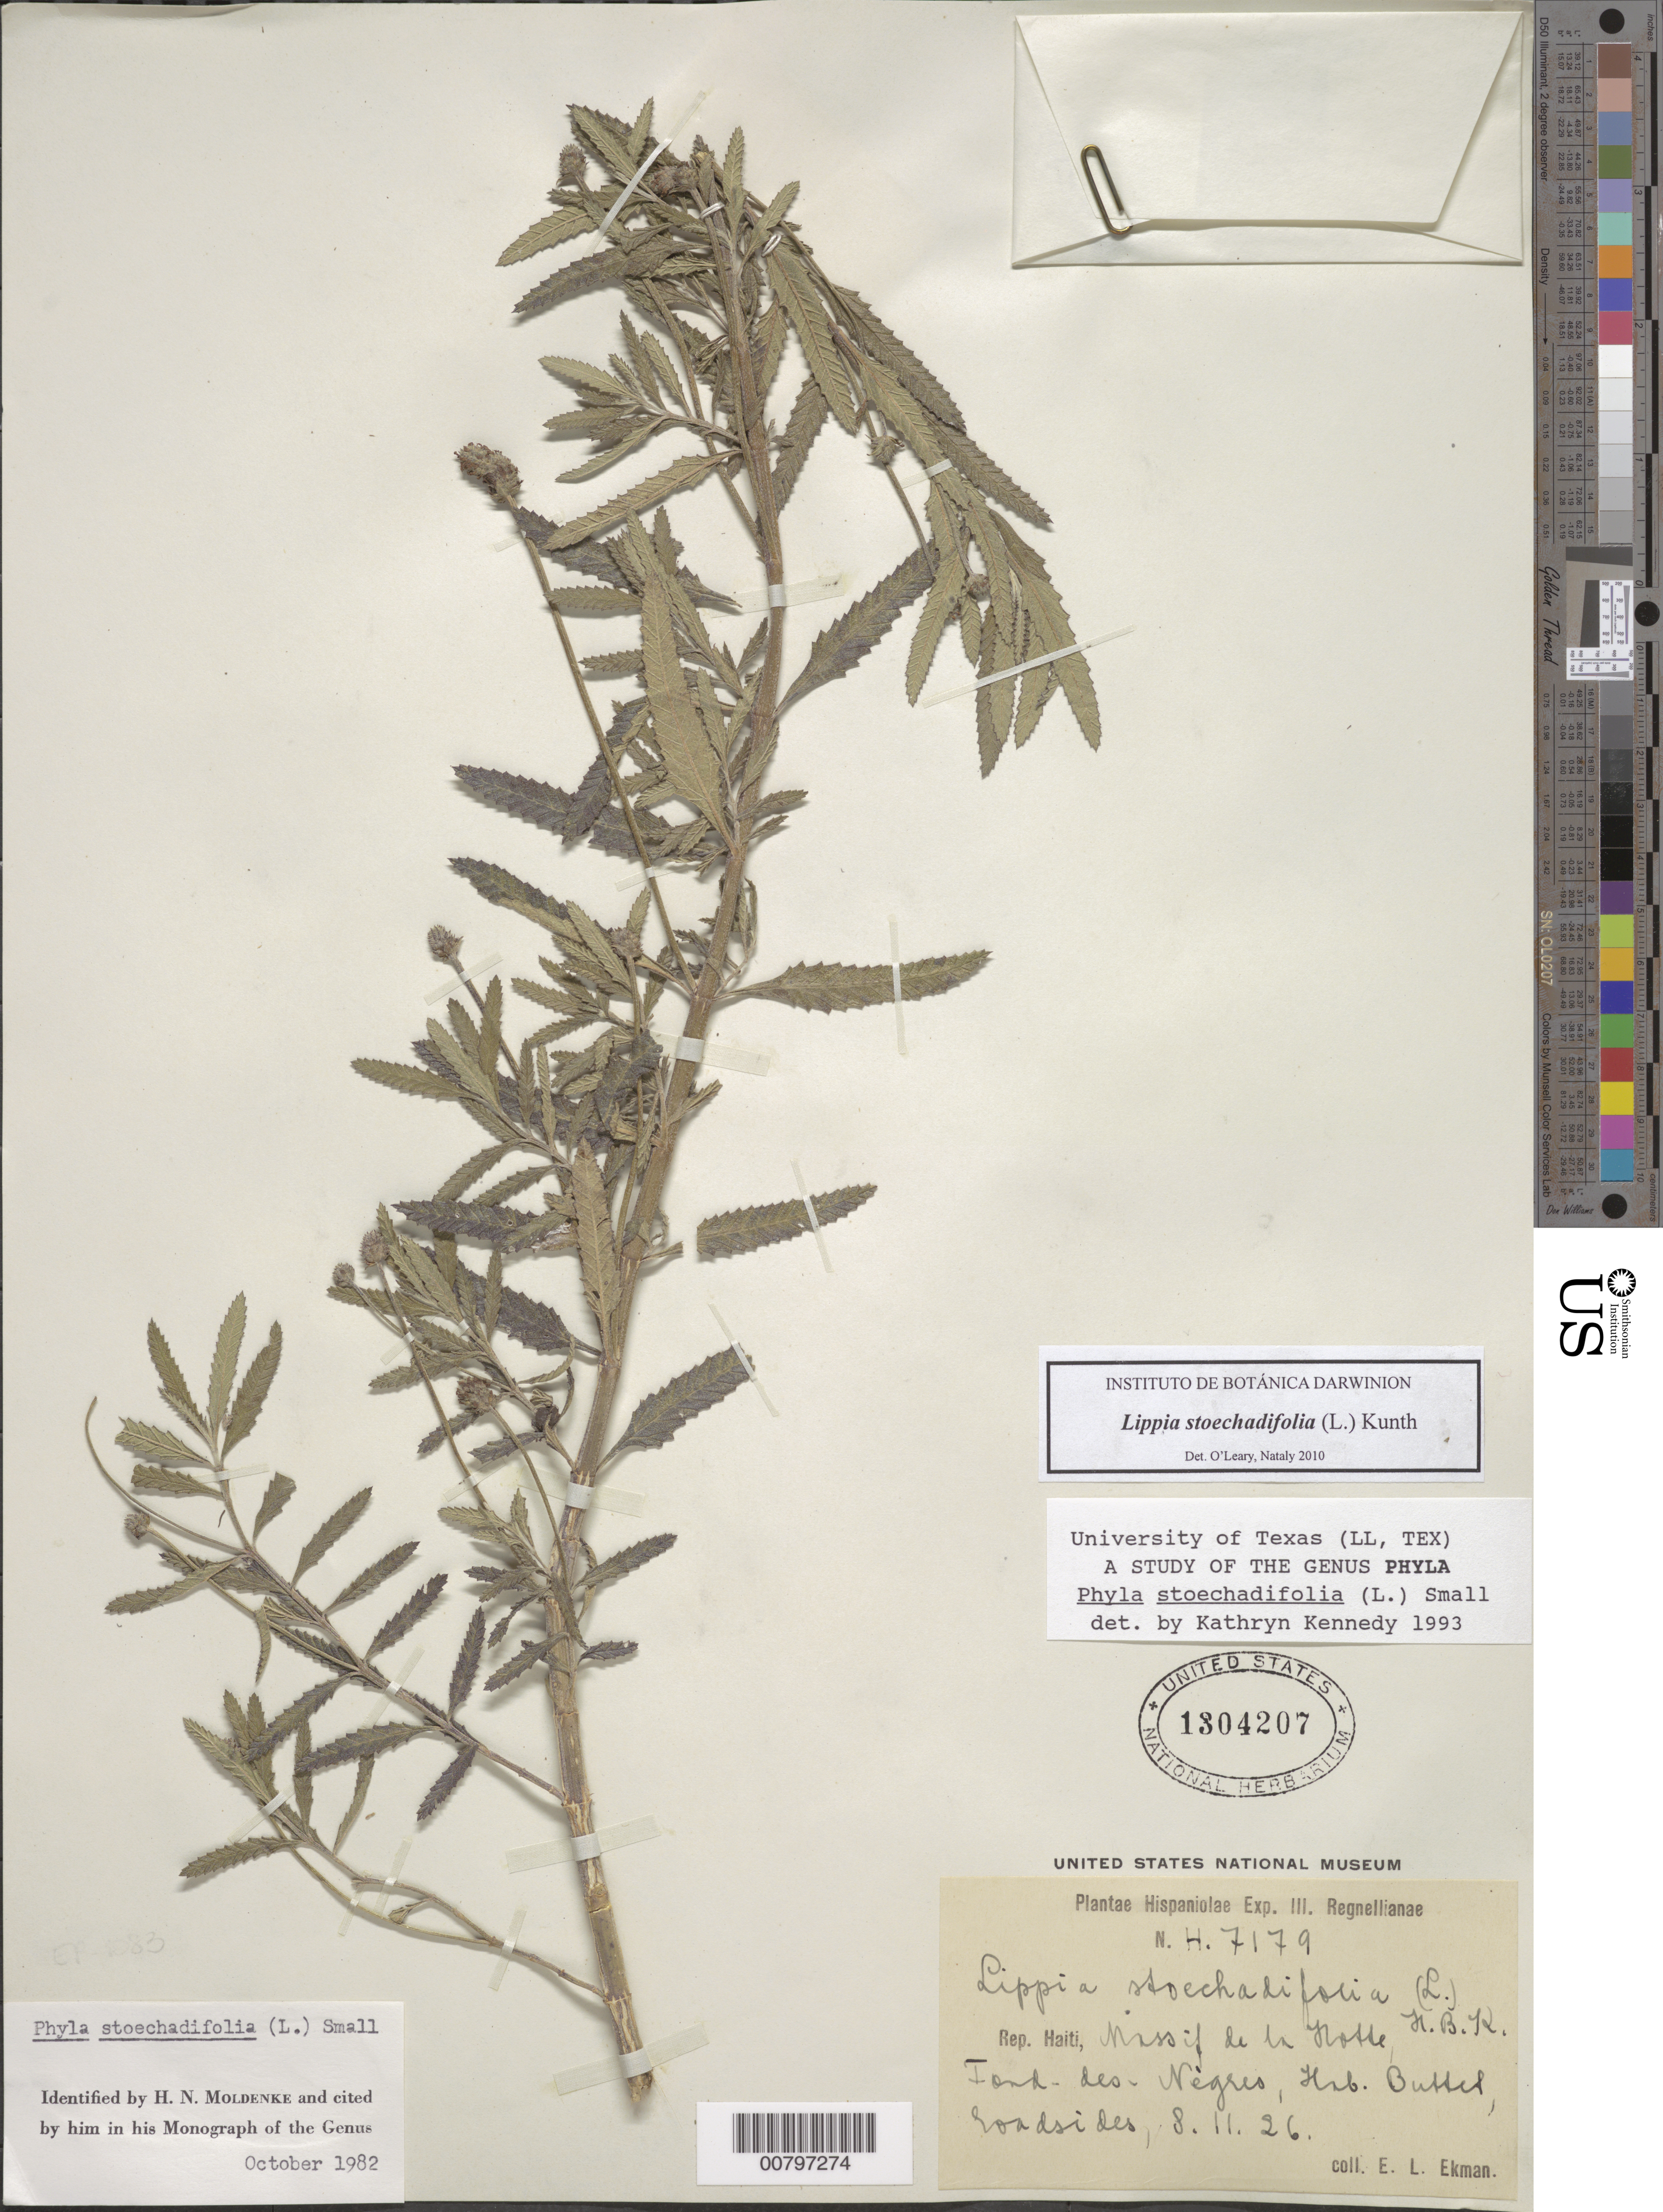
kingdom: Plantae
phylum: Tracheophyta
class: Magnoliopsida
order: Lamiales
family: Verbenaceae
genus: Phyla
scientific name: Phyla stoechadifolia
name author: (L.) Small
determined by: Kennedy, K.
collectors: E. L. Ekman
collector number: H 7179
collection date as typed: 08 Sep 1926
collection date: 1926-09-08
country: Haiti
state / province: Sud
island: Hispaniola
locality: Massif de la Hotte, Fond des Negres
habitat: Roadsides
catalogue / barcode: US 1304207